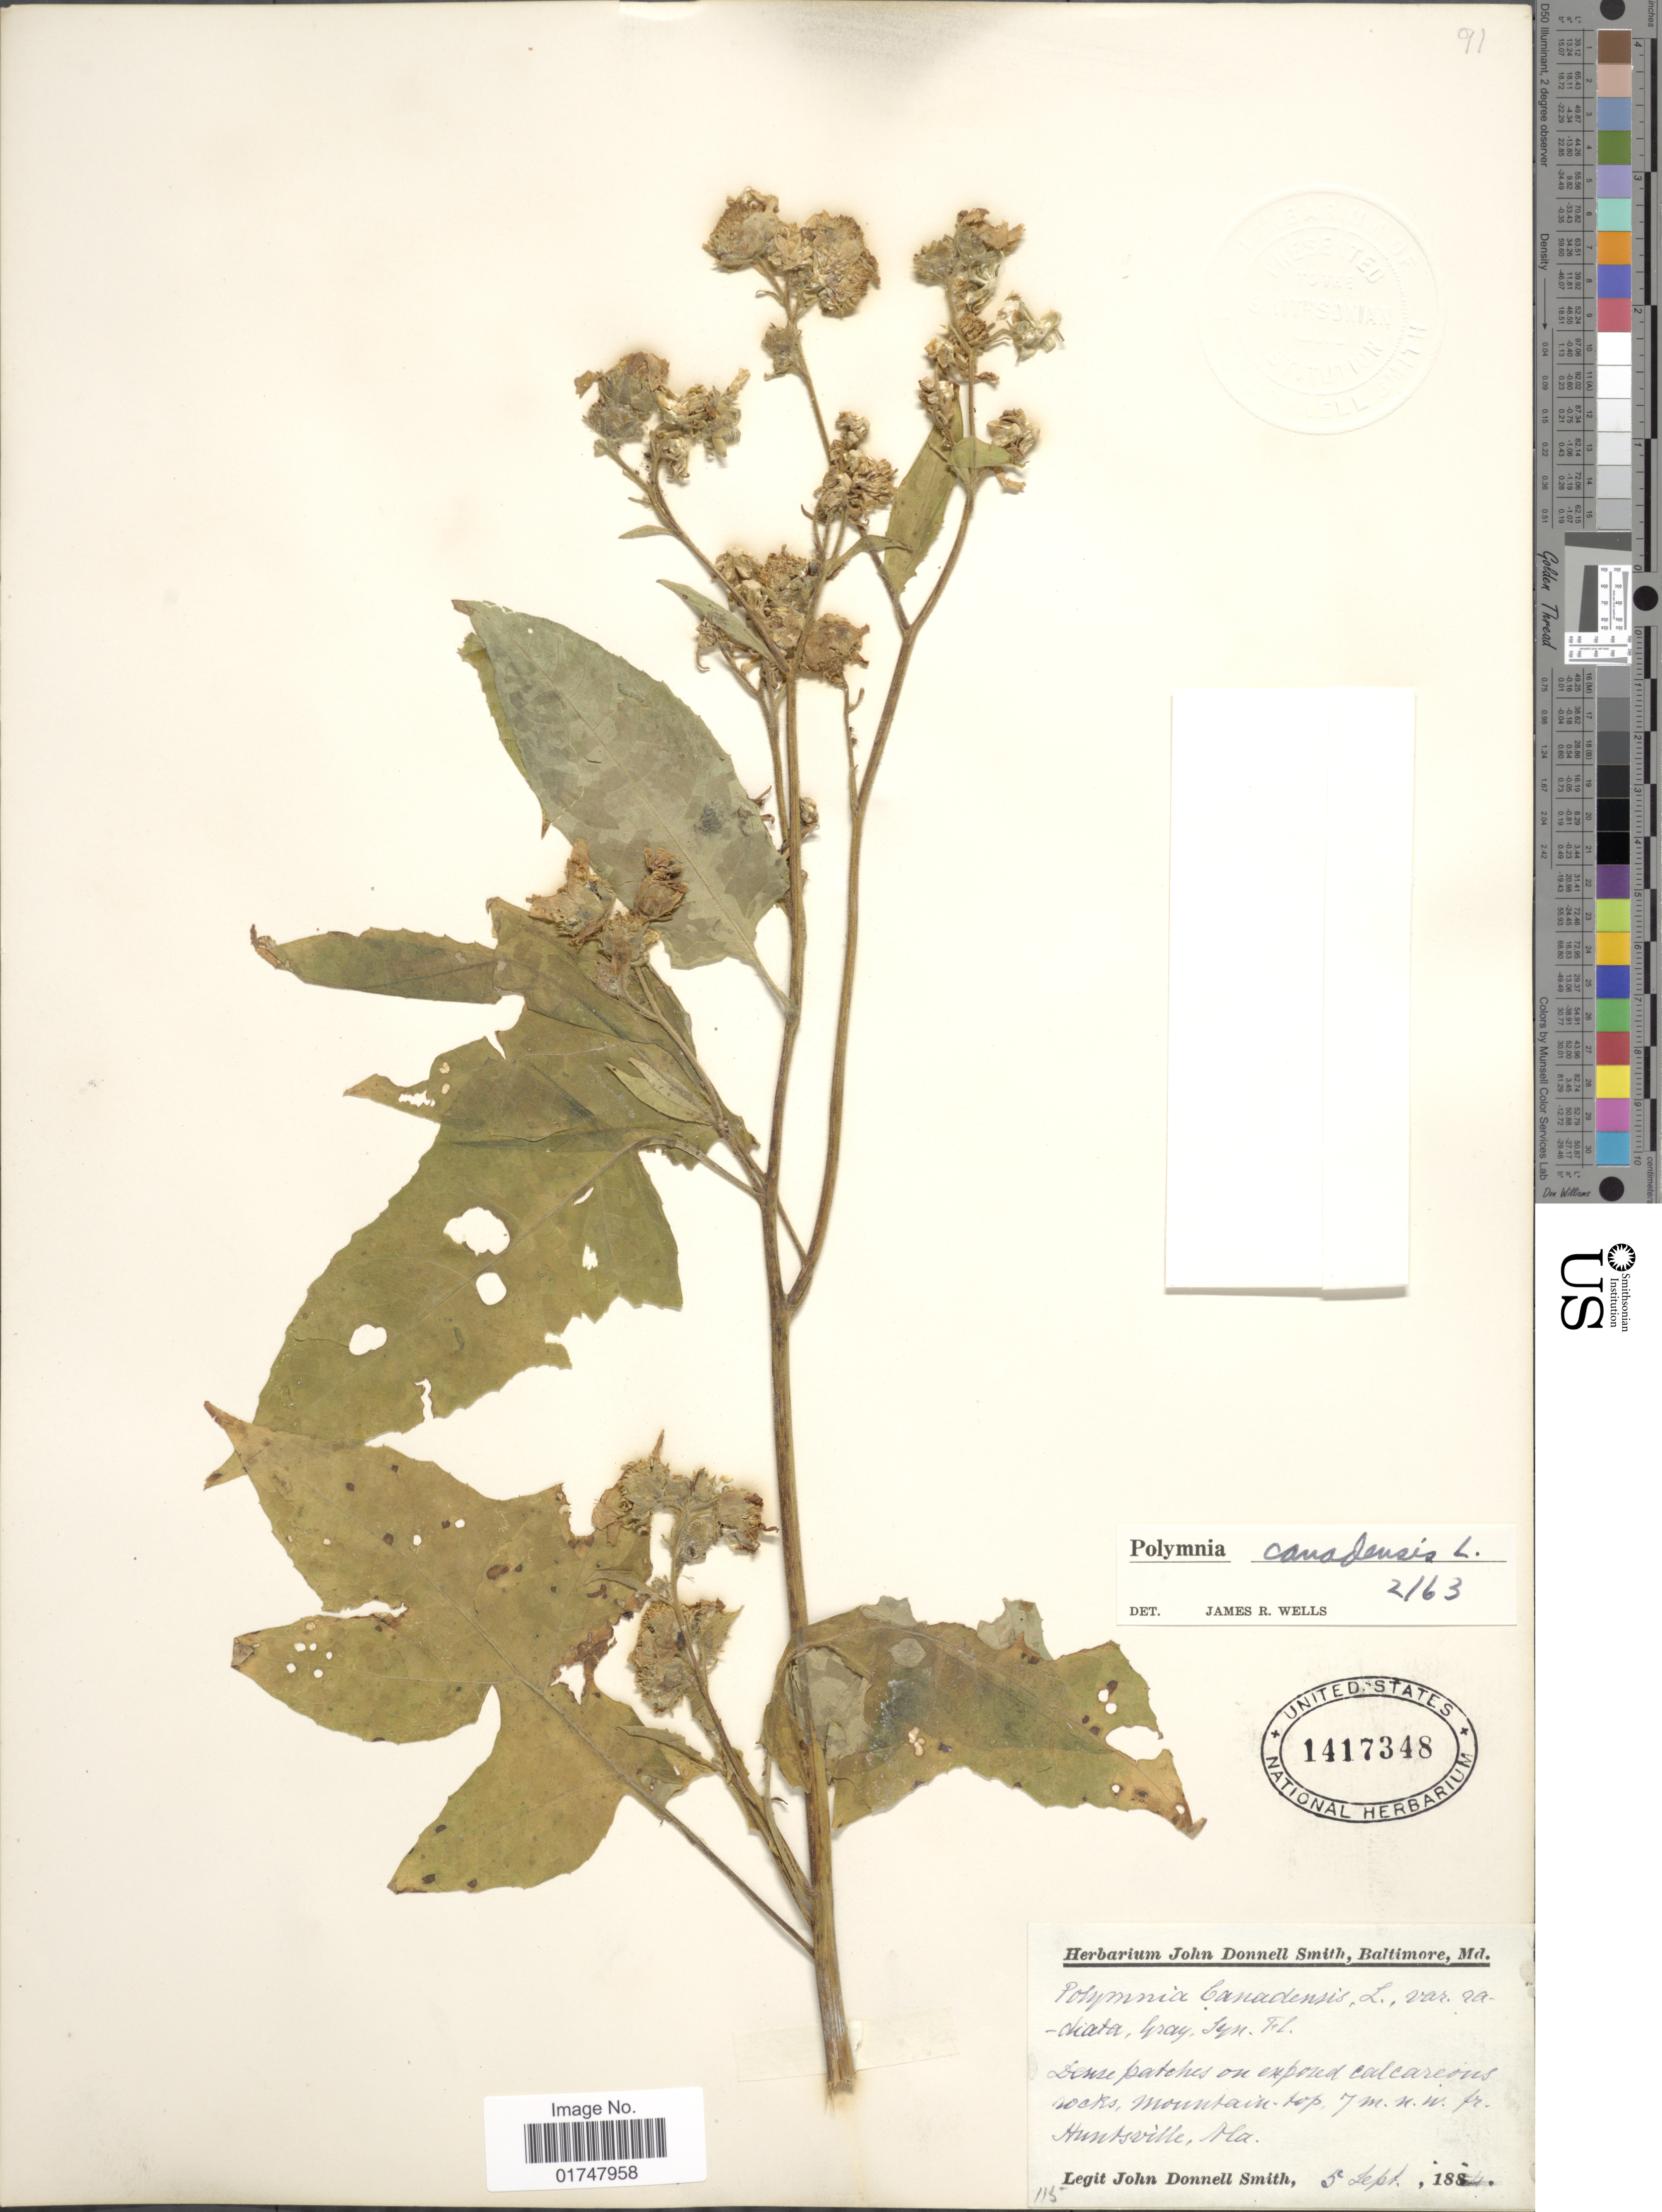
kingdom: Plantae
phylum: Tracheophyta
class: Magnoliopsida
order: Asterales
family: Asteraceae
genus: Polymnia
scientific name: Polymnia canadensis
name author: L.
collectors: J. Donnell Smith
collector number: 115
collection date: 1884-09-05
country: United States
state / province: Alabama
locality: Dense patches on exposed calcareous rocks, mountain top, 7 m. N. W. from Huntsville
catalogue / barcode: US 1417348